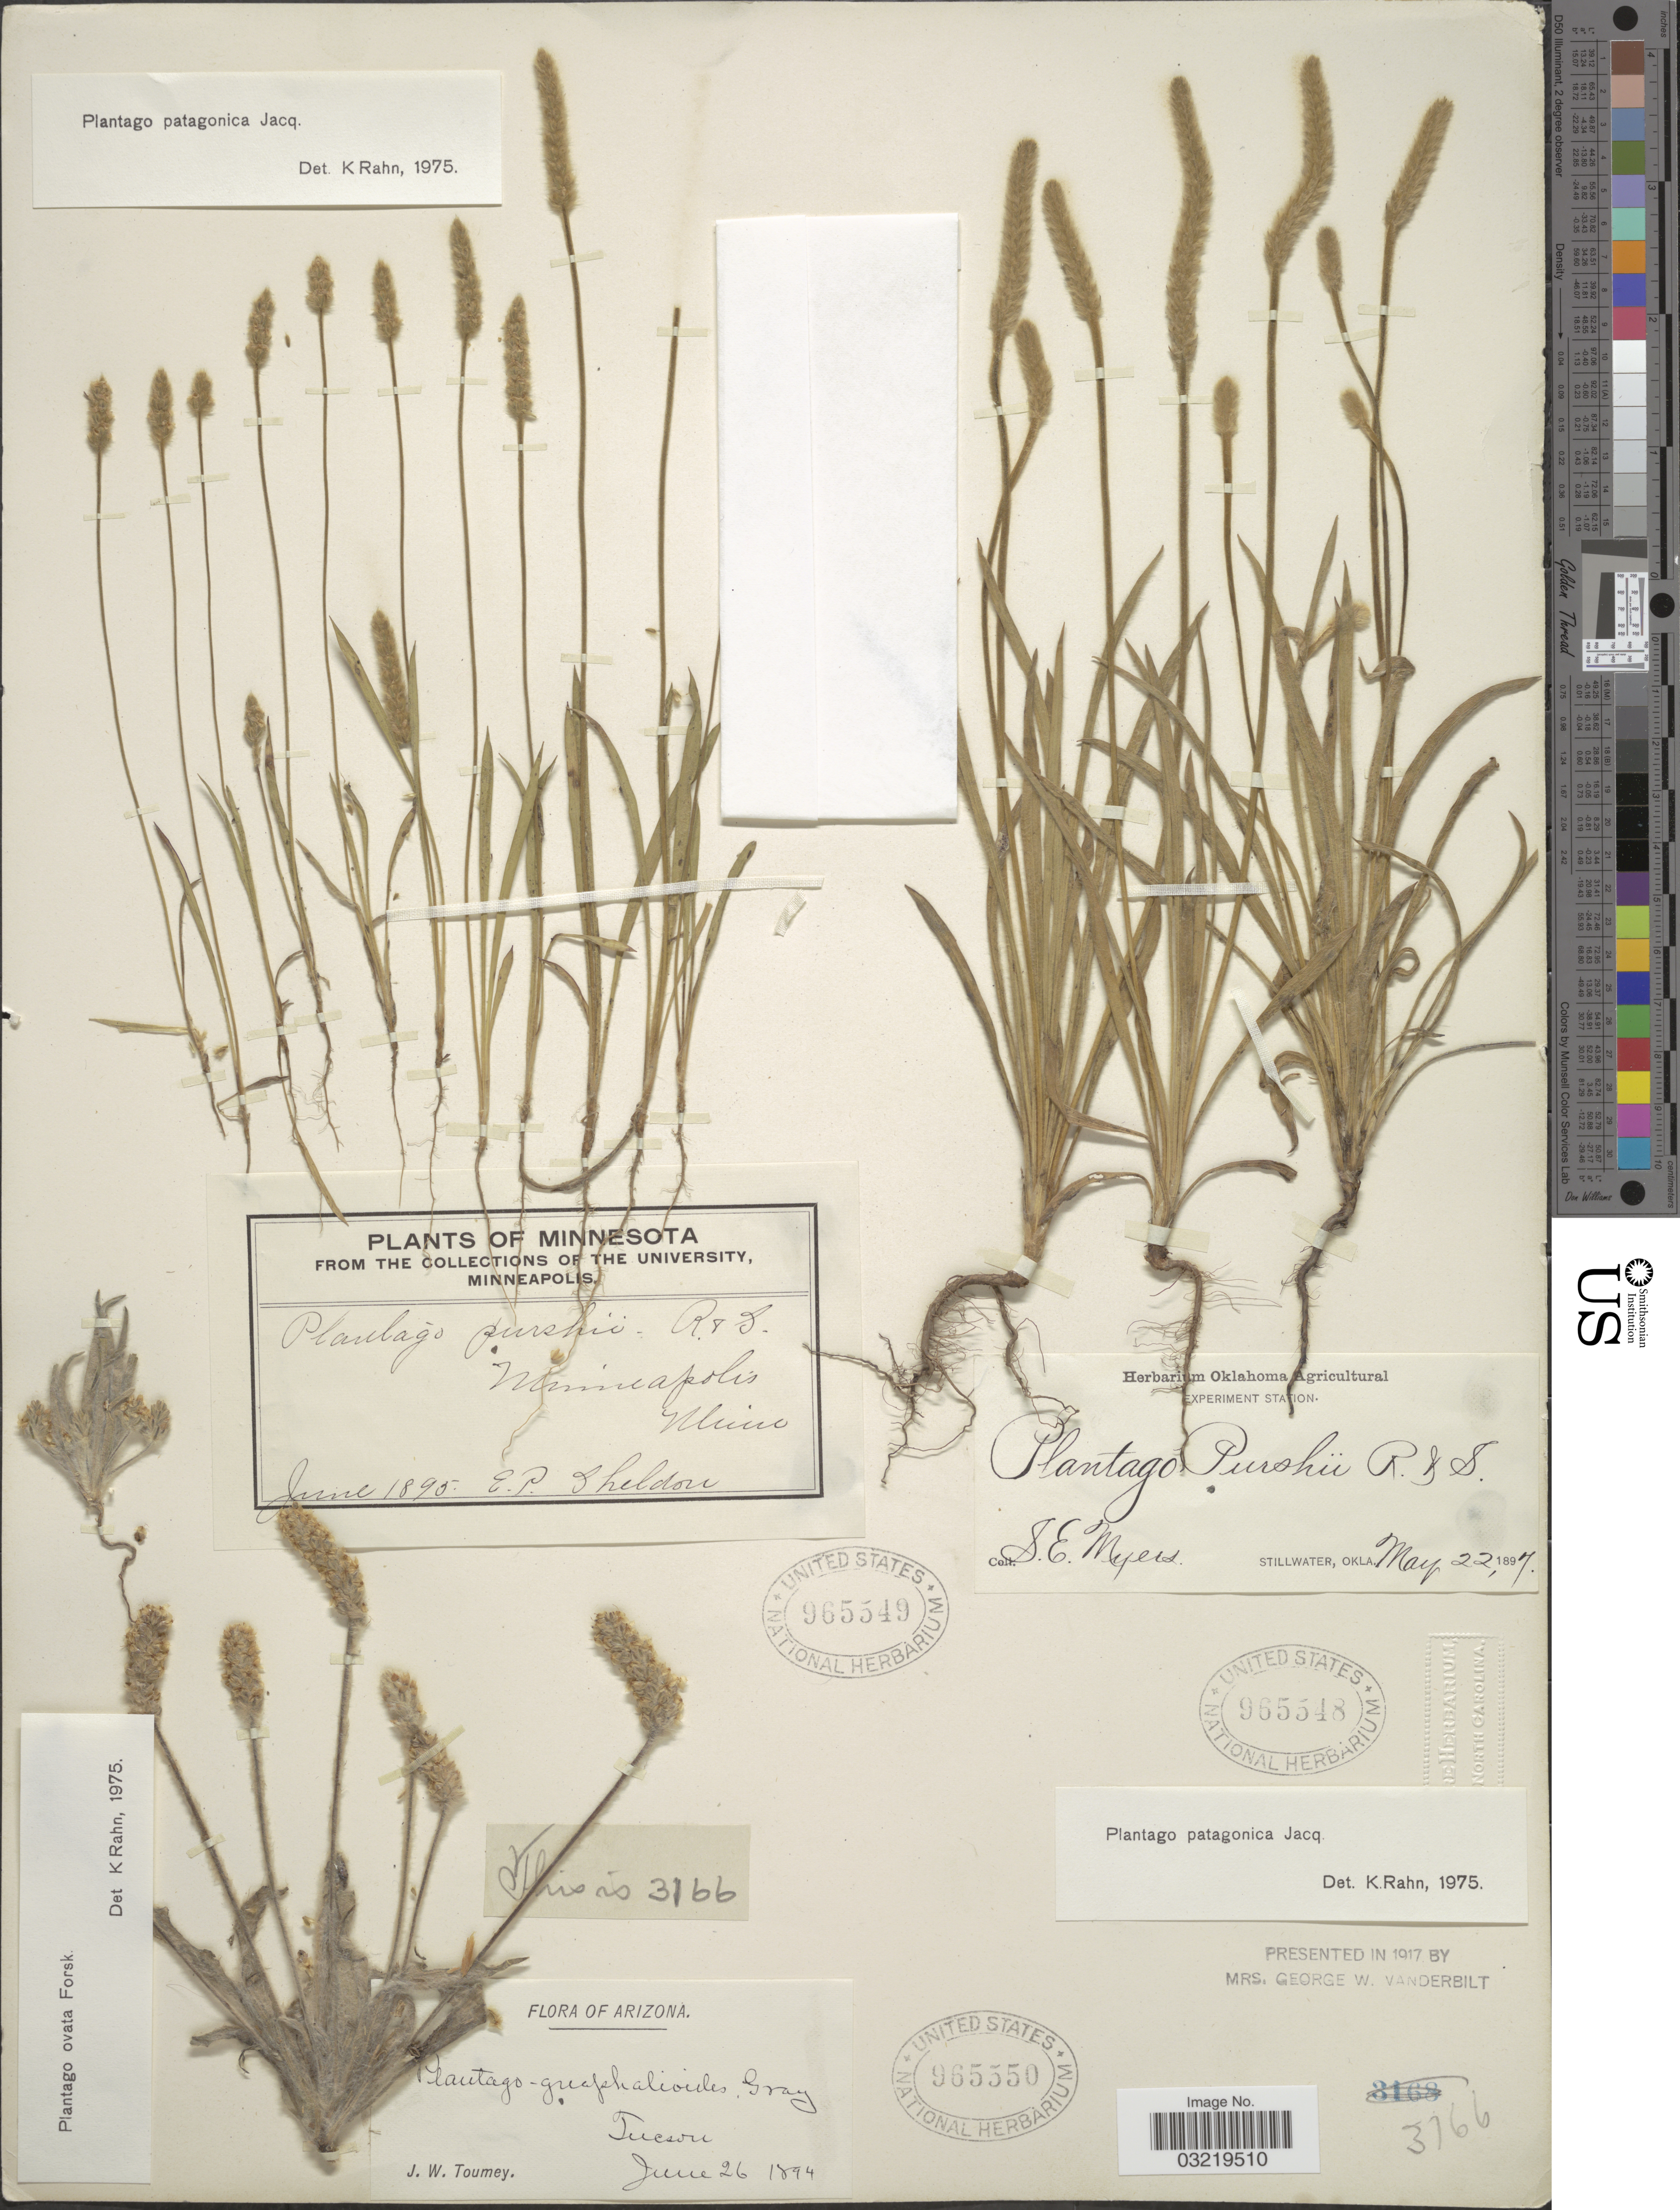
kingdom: Plantae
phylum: Tracheophyta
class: Magnoliopsida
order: Lamiales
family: Plantaginaceae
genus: Plantago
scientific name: Plantago patagonica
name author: Jacq.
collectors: E. P. Sheldon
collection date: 1895-06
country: United States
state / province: Minnesota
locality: Minneapolis.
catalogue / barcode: US 965549